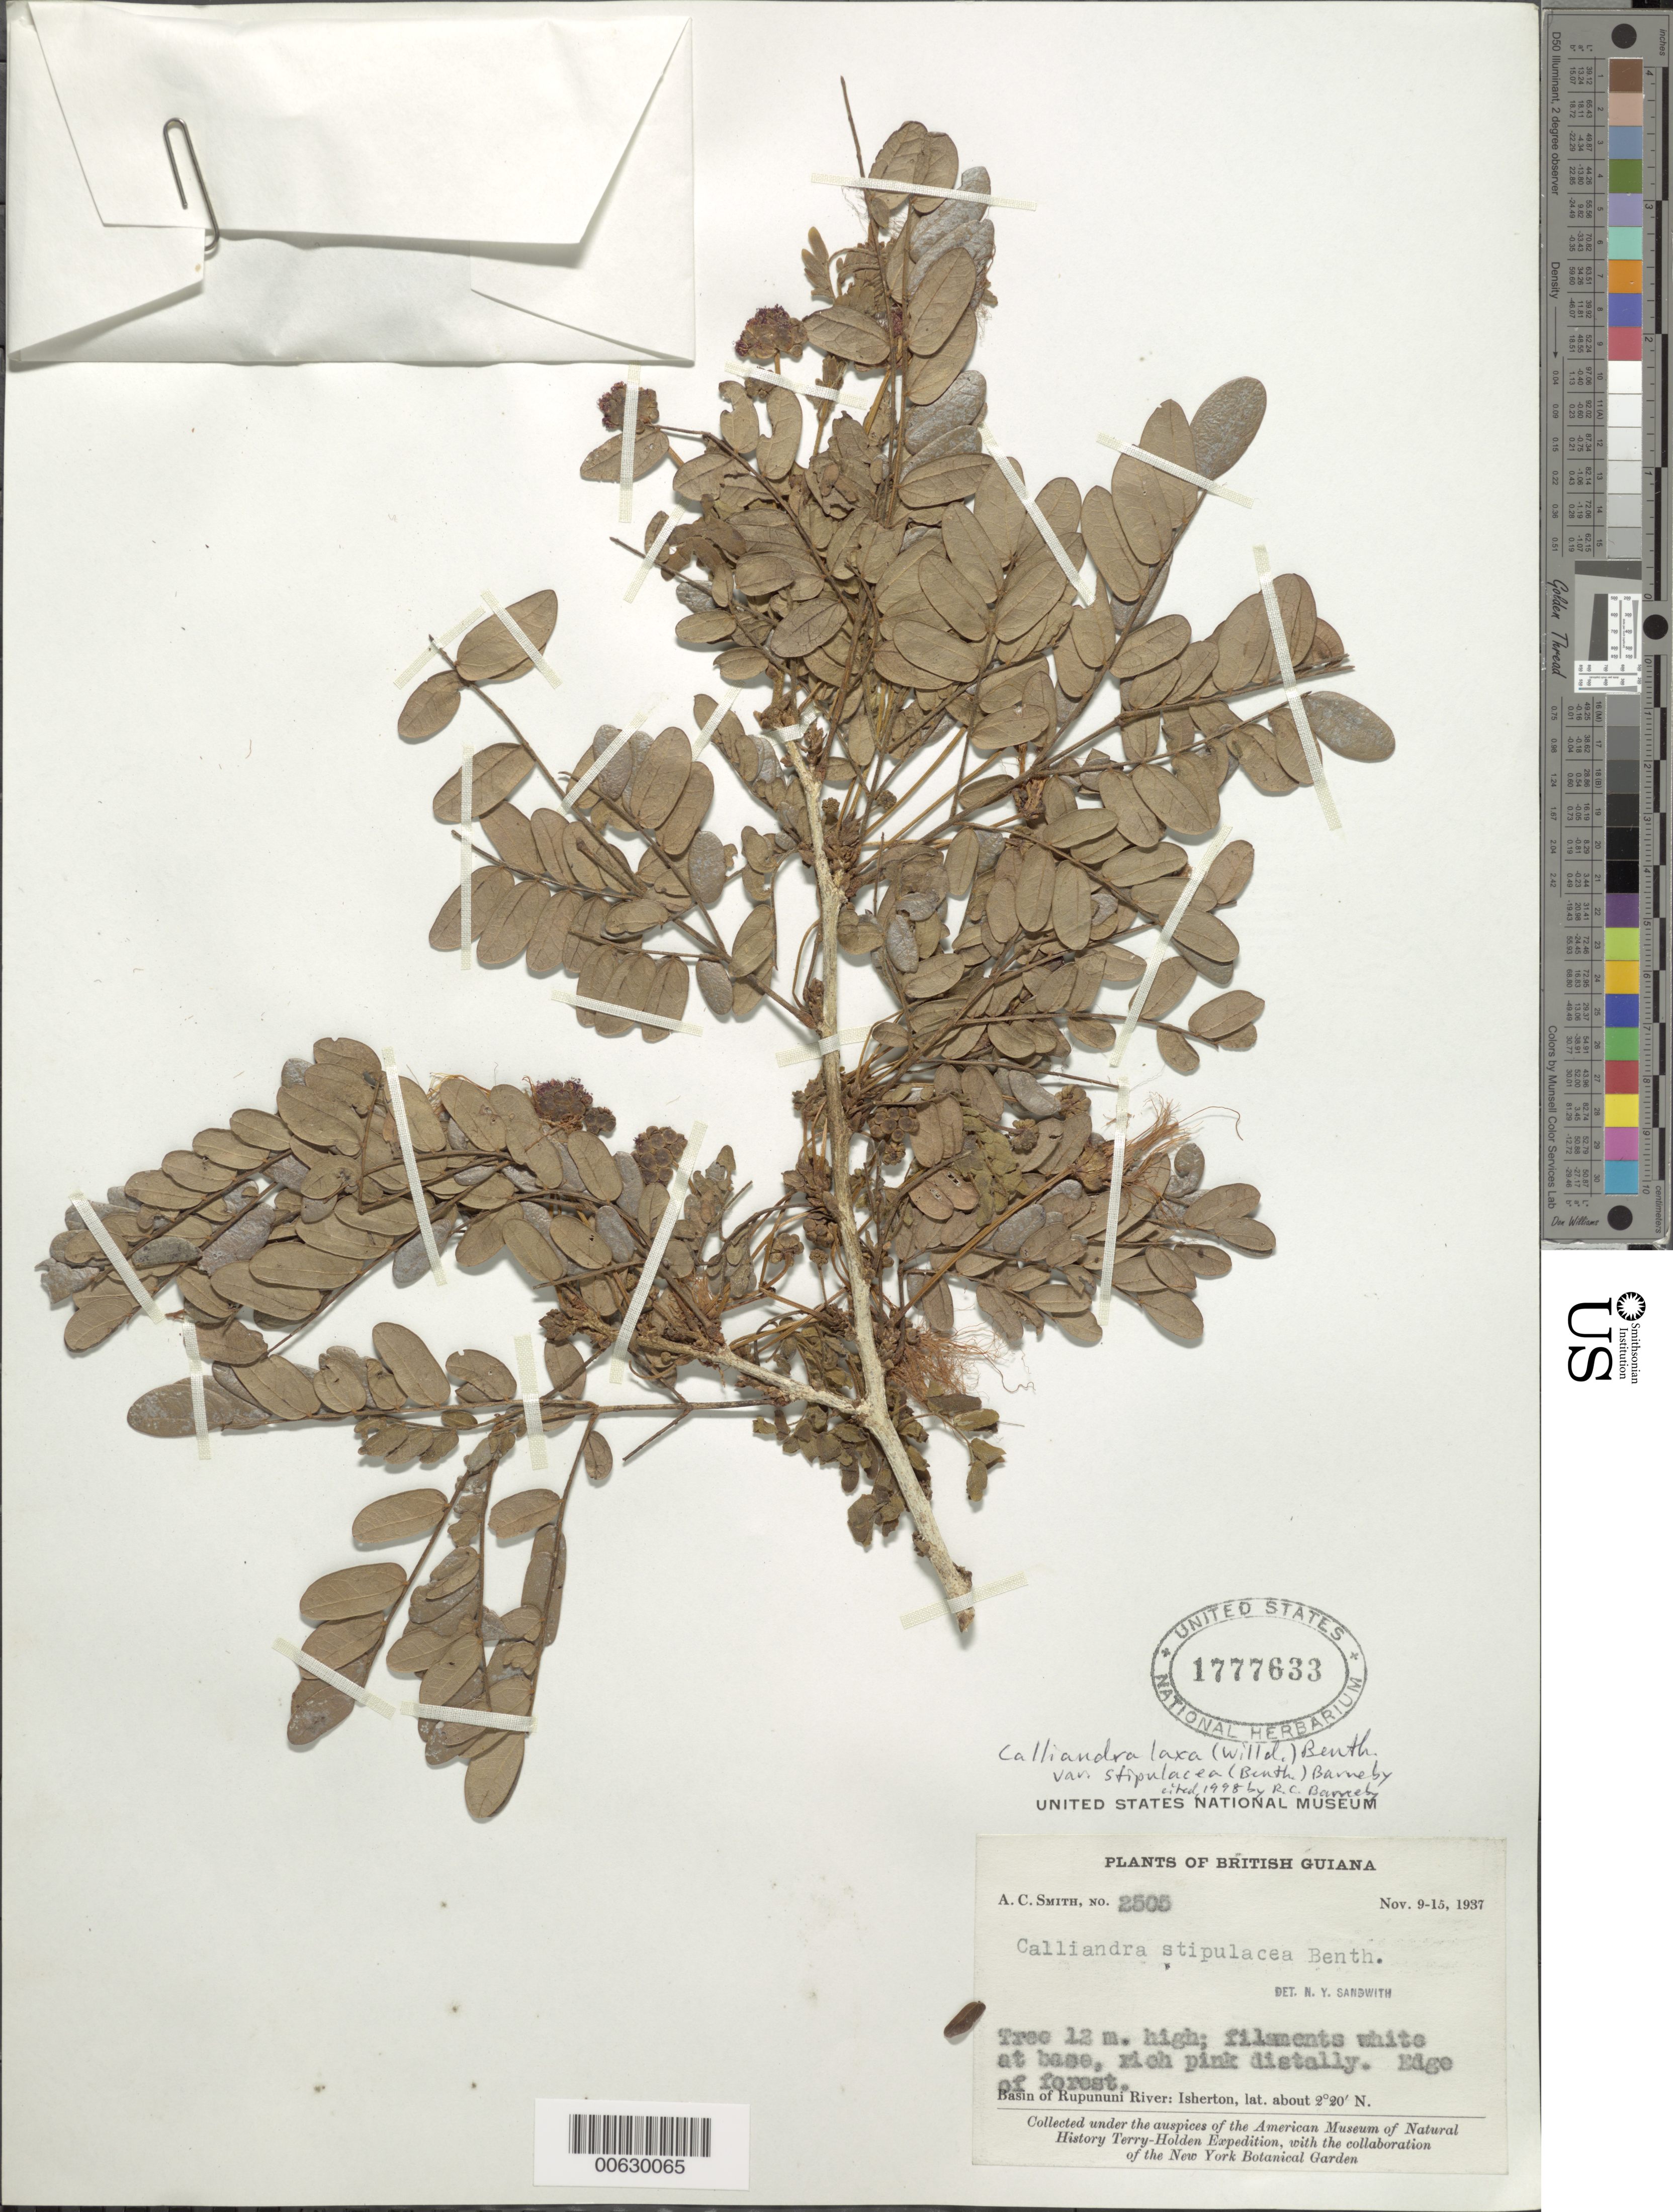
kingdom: Plantae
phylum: Tracheophyta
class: Magnoliopsida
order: Fabales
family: Fabaceae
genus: Calliandra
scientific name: Calliandra laxa var. stipulacea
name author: (Benth.) Barneby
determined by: Barneby, Rupert C., (NY)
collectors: A. C. Smith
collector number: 2505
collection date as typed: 9-Nov-37 to 15-Nov-37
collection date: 1937-11-09/1937-11-15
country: Guyana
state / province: U. Takutu-U. Essequibo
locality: Isherton, basin of Rupununi River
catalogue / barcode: US 1777633